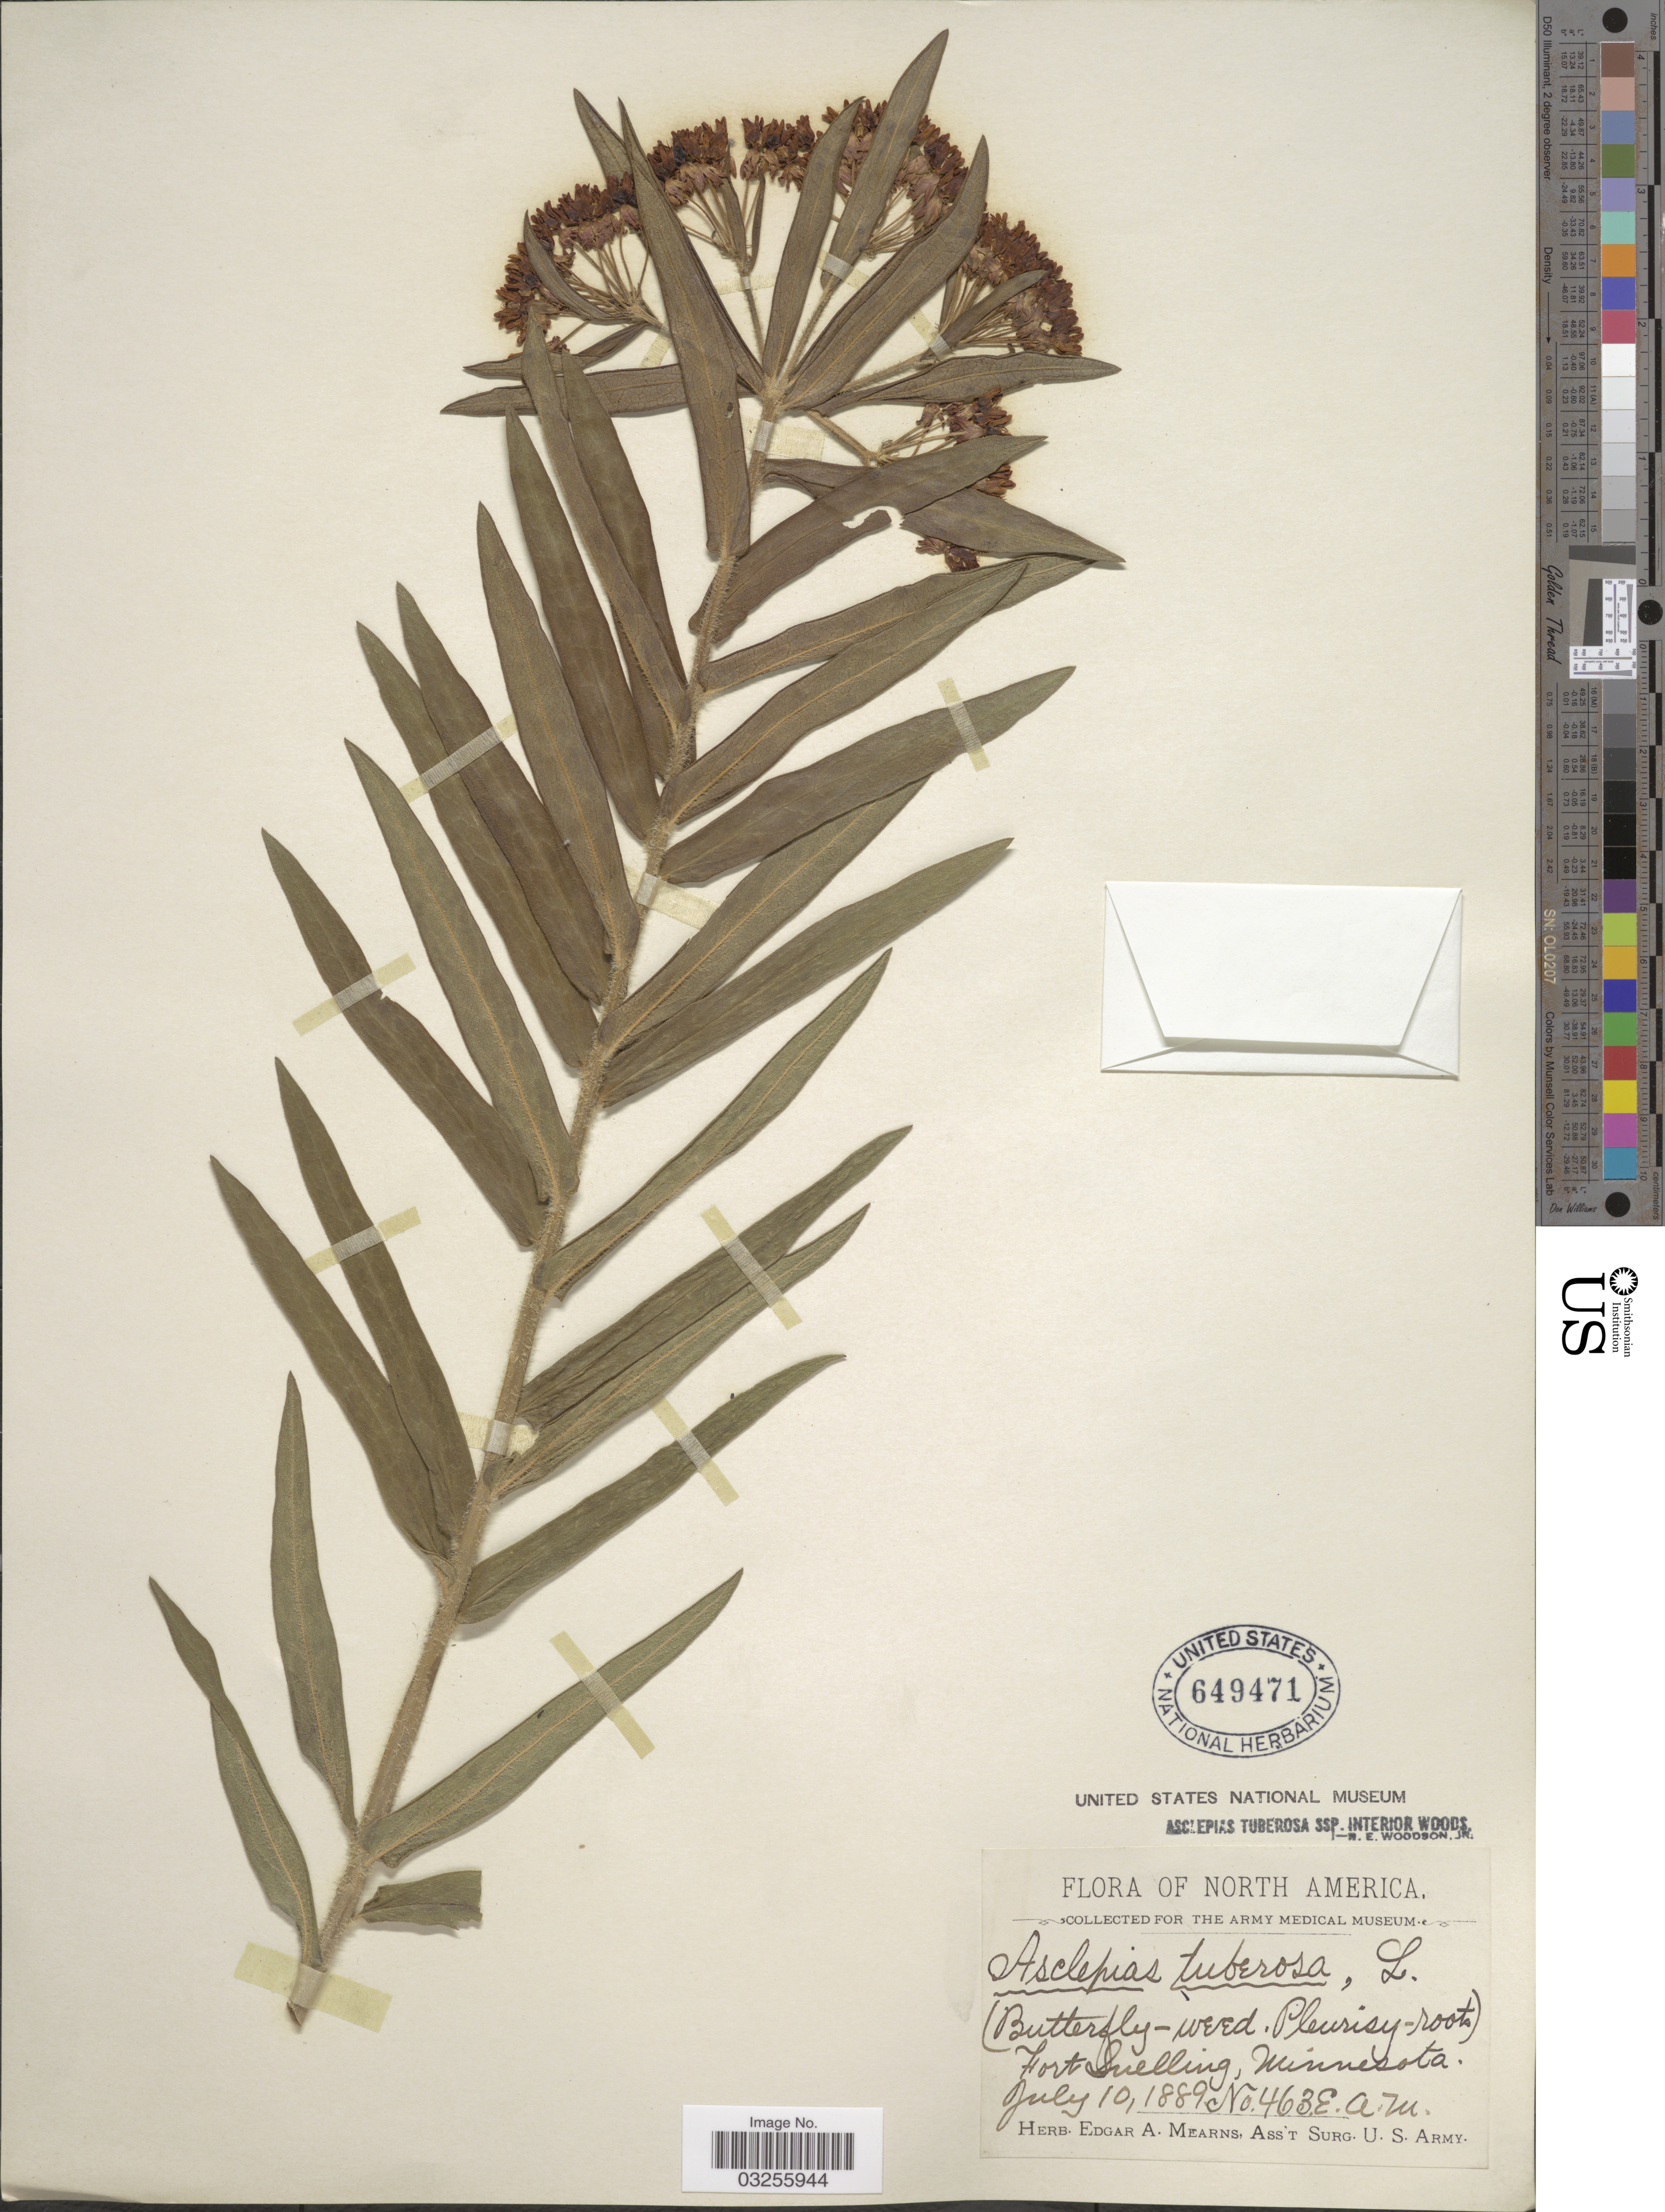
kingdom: Plantae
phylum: Tracheophyta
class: Magnoliopsida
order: Gentianales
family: Apocynaceae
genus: Asclepias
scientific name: Asclepias tuberosa subsp. interior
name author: Woodson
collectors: E. A. Mearns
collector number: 463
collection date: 1889-07-10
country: United States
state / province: Minnesota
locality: Fort Snelling.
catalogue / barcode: US 649471